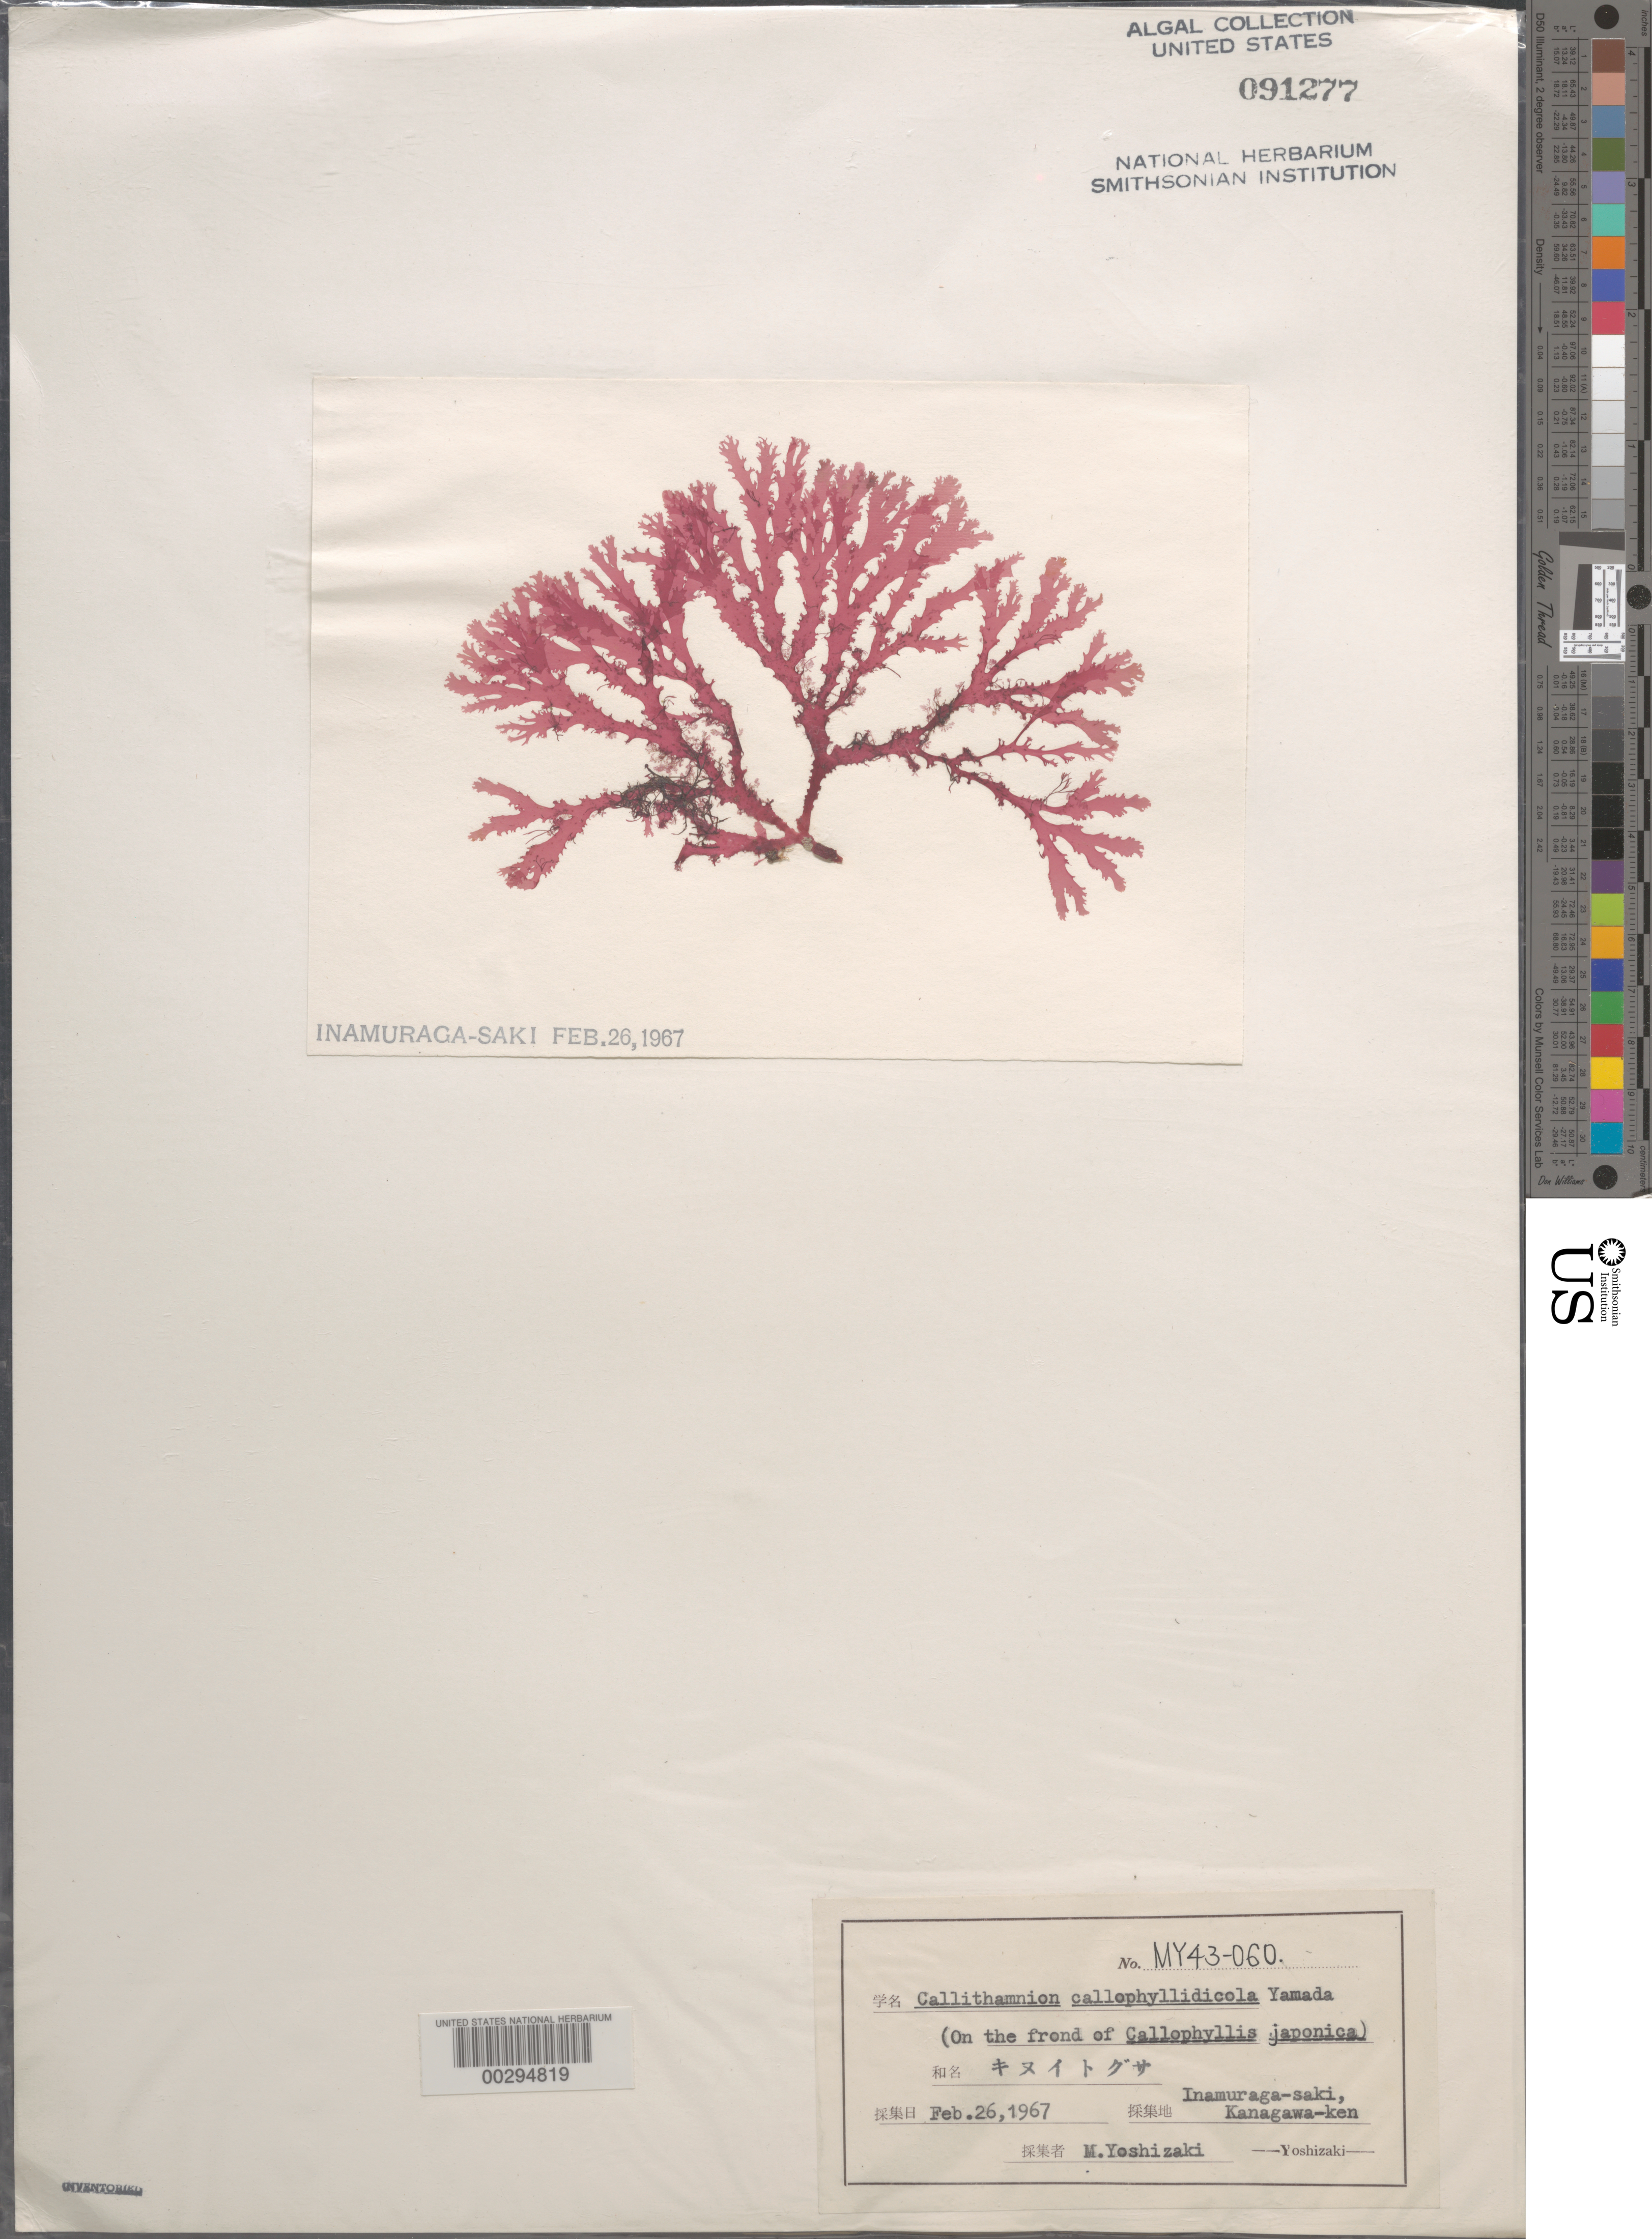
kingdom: Plantae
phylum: Rhodophyta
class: Florideophyceae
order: Ceramiales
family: Callithamniaceae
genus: Aglaothamnion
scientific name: Aglaothamnion callophyllidicola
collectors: M. Yoshizaki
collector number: My 43-060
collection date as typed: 26 Feb 1967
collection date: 1967-02-26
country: Japan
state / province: Kanagawa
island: Honshu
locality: Inamuragasaki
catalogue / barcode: US 91277